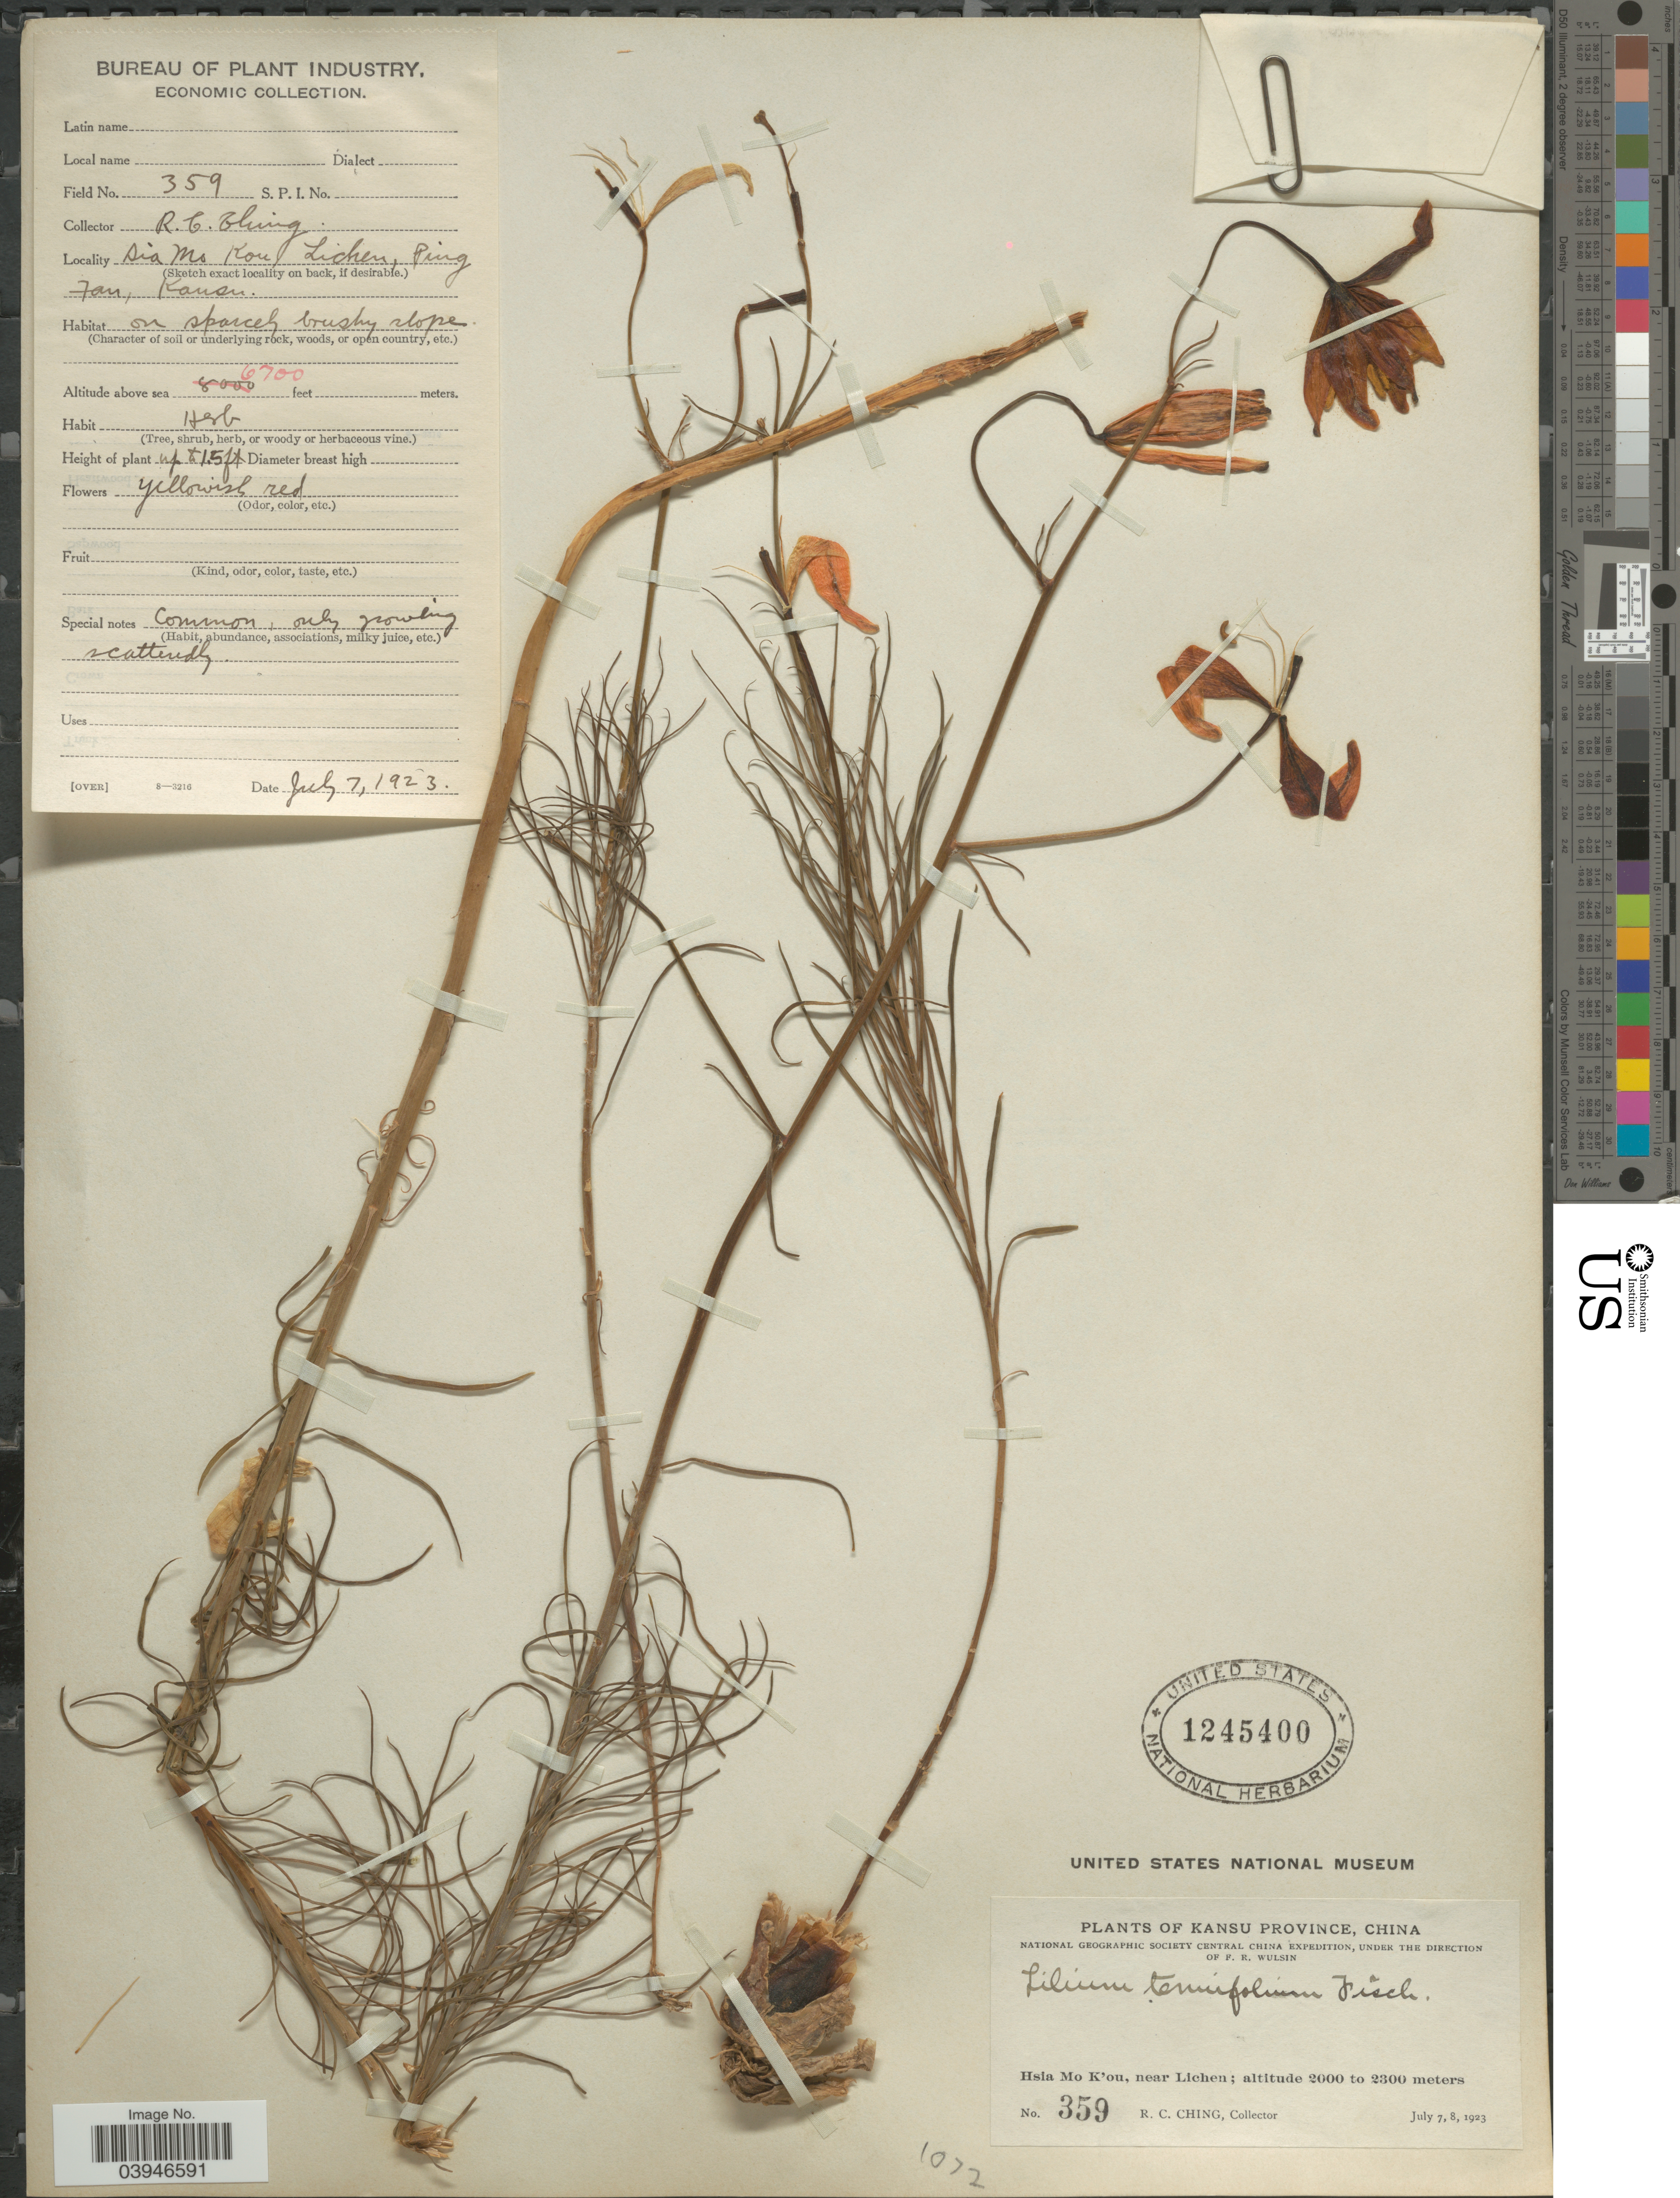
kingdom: Plantae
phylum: Tracheophyta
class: Liliopsida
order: Liliales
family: Liliaceae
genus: Lilium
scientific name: Lilium tenuifolium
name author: Fisch. ex Hook. f.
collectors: R. C. Ching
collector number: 359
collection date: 1923-07-07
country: China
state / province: Gansu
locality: Kansu Province. Hsia Mo K'ou, near Lichen.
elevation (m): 2042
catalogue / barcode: US 1245400